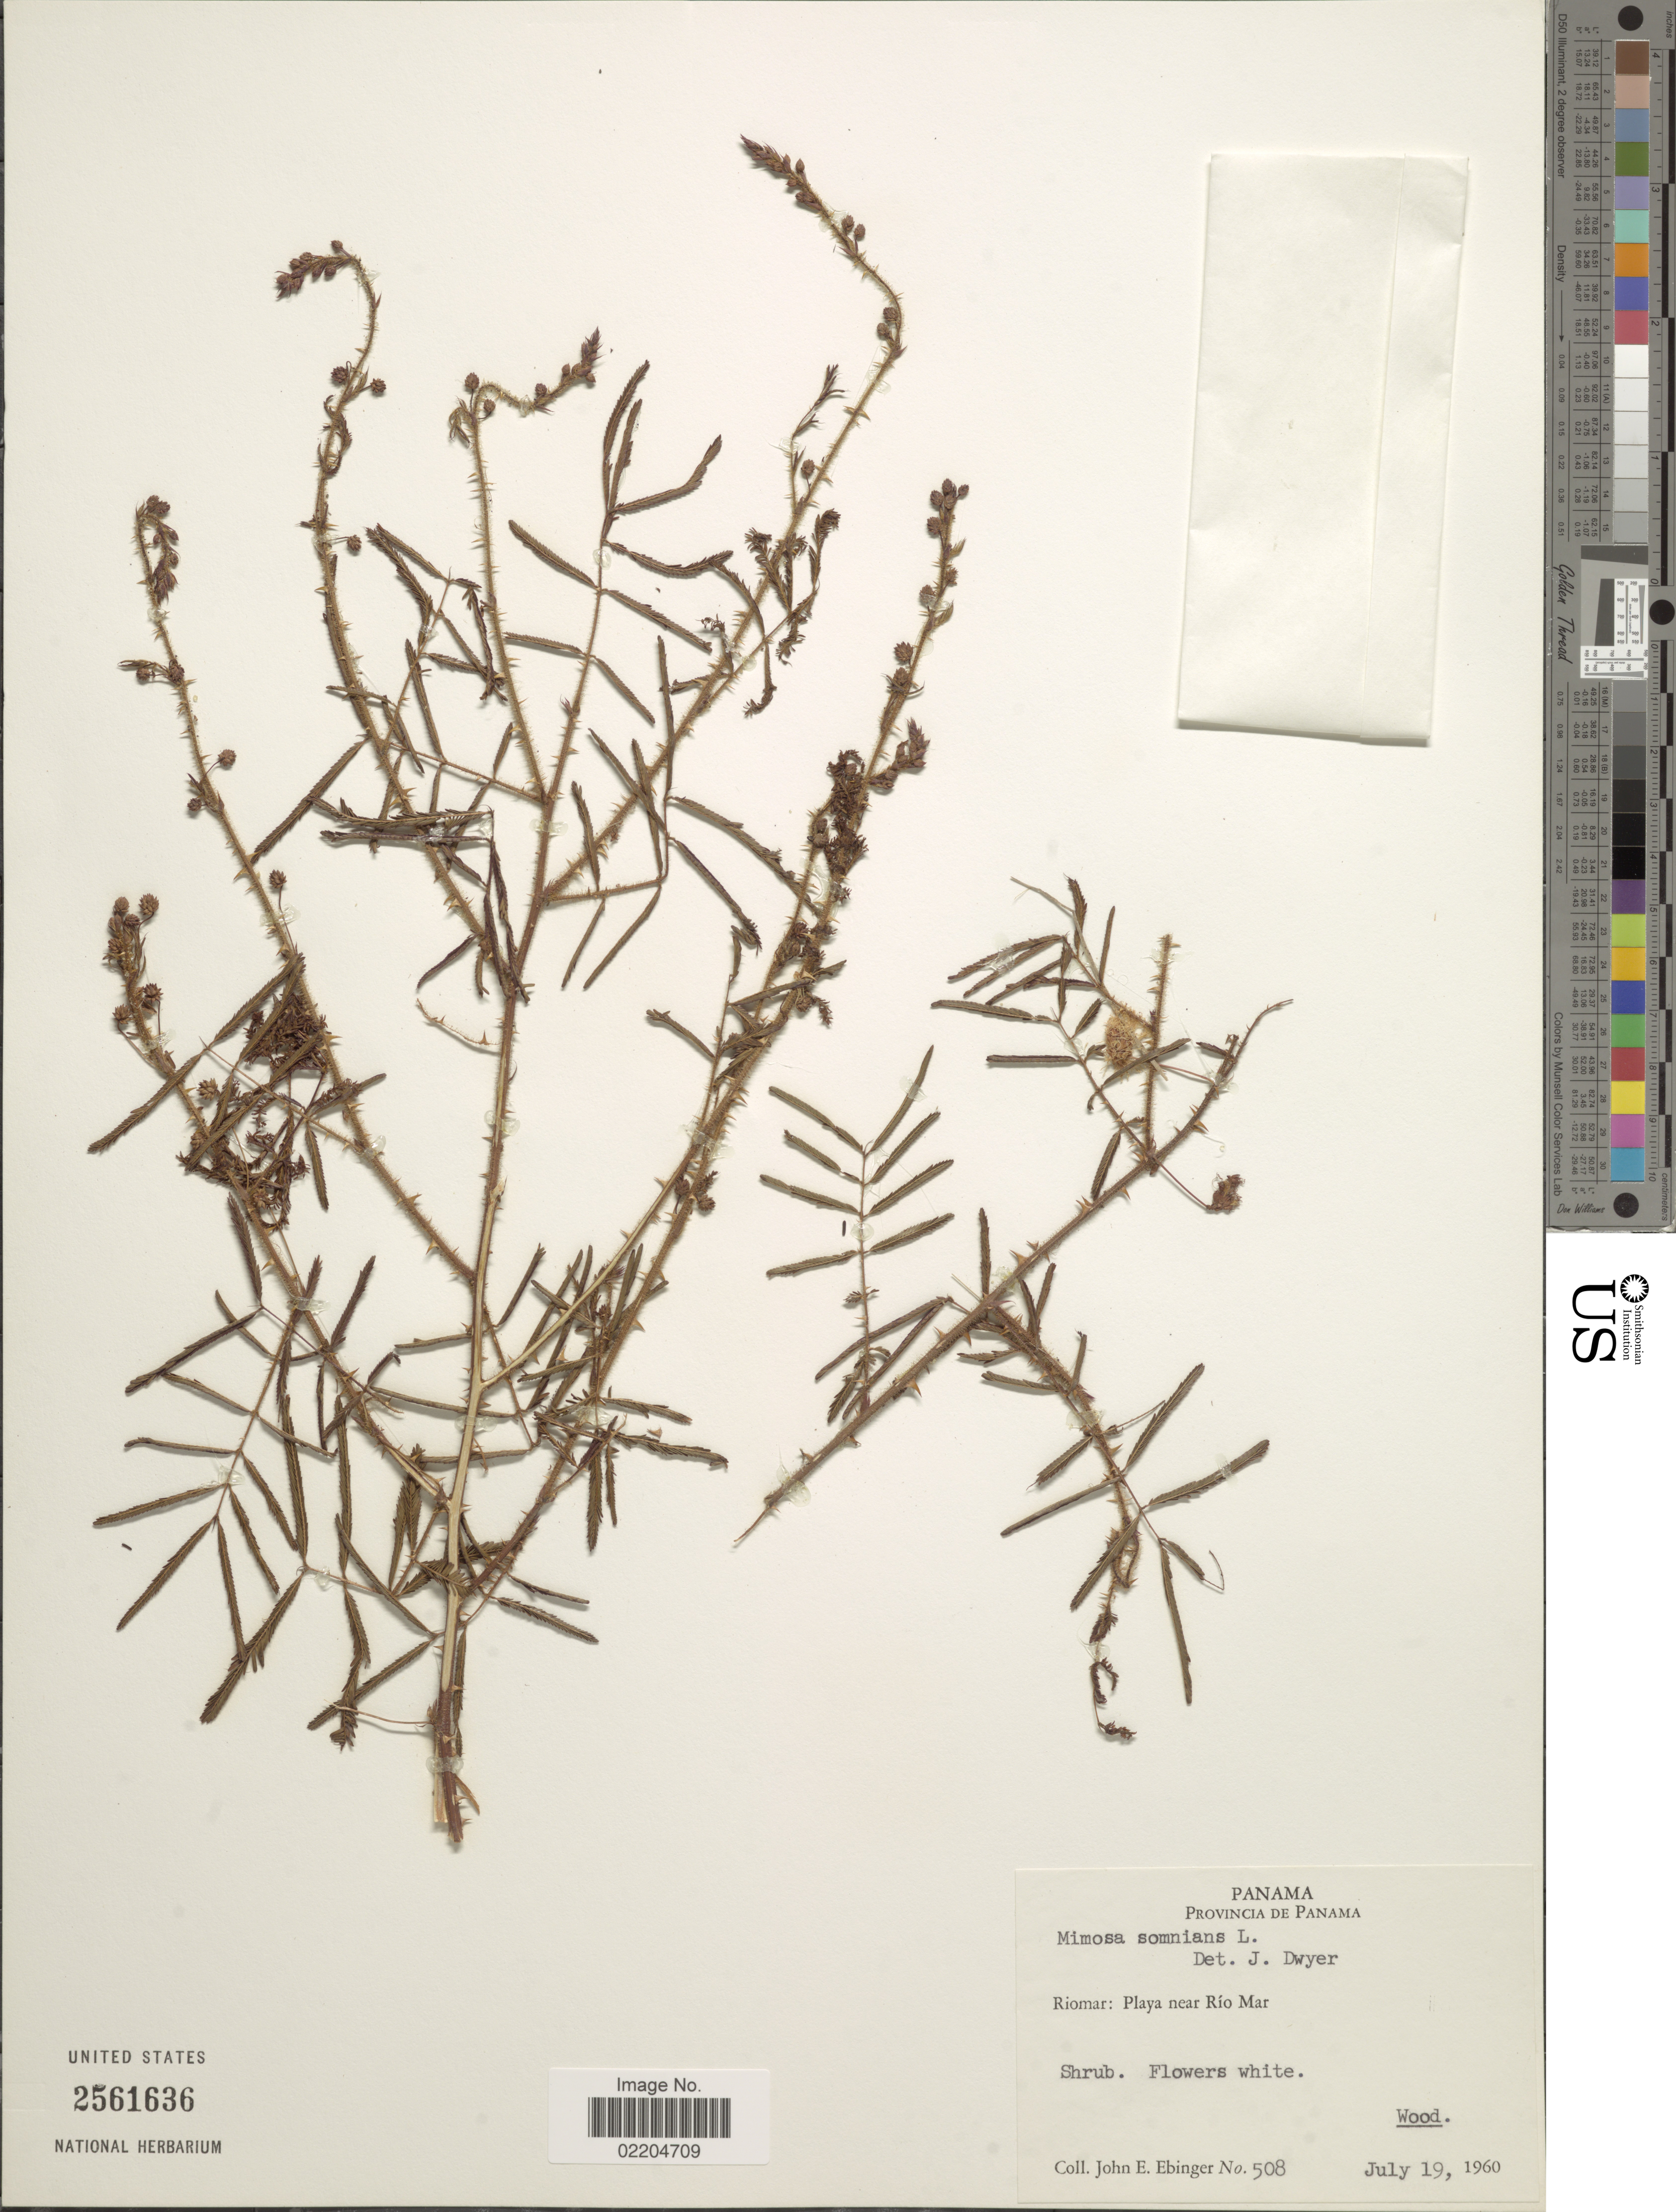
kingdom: Plantae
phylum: Tracheophyta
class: Magnoliopsida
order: Fabales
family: Fabaceae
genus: Mimosa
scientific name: Mimosa somnians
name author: Humb. & Bonpl. ex Willd.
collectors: J. Ebinger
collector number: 508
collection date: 1960-07-19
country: Panama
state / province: Panamá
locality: Provincia de Panama. Riomar: Playa near Rio Mar.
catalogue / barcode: US 2561636